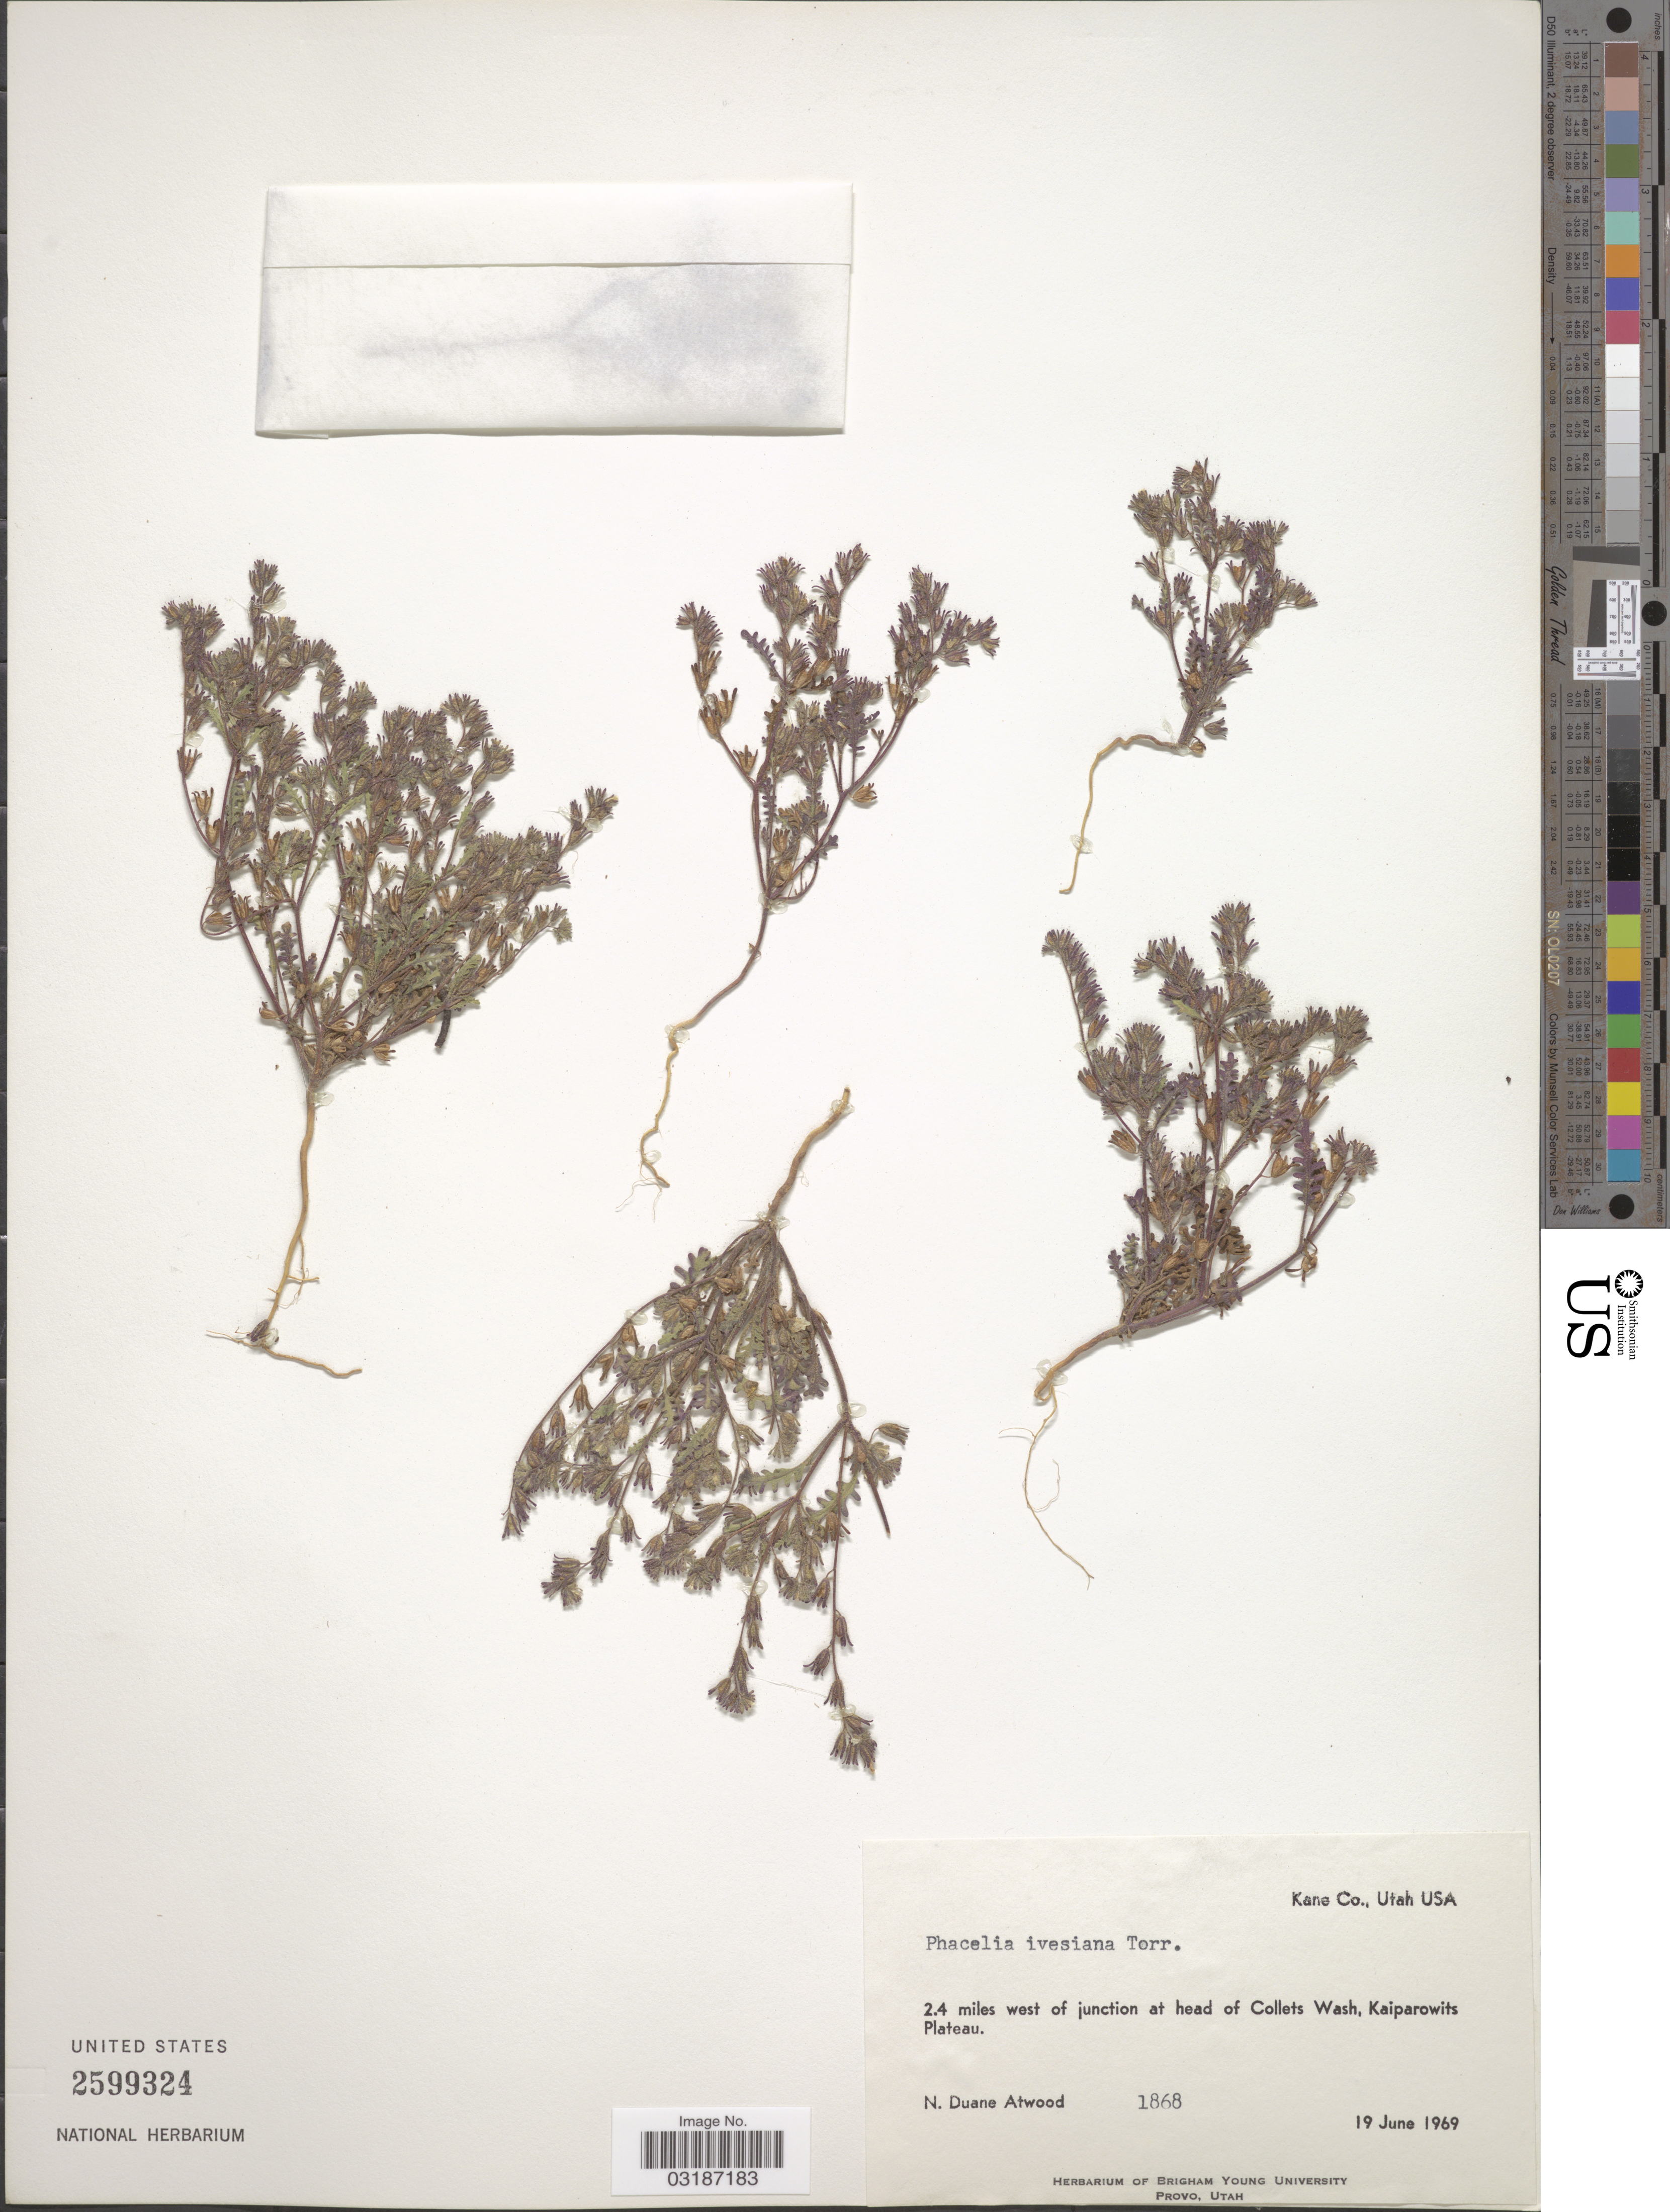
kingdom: Plantae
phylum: Tracheophyta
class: Magnoliopsida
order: Boraginales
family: Hydrophyllaceae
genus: Phacelia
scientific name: Phacelia ivesiana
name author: Torr.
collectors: N. Atwood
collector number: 1868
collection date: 1969-06-19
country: United States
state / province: Utah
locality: Kane Co. 2.4 miles west of junction at head of Collets Wash, Kaiparowits Plateau.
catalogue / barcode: US 2599324